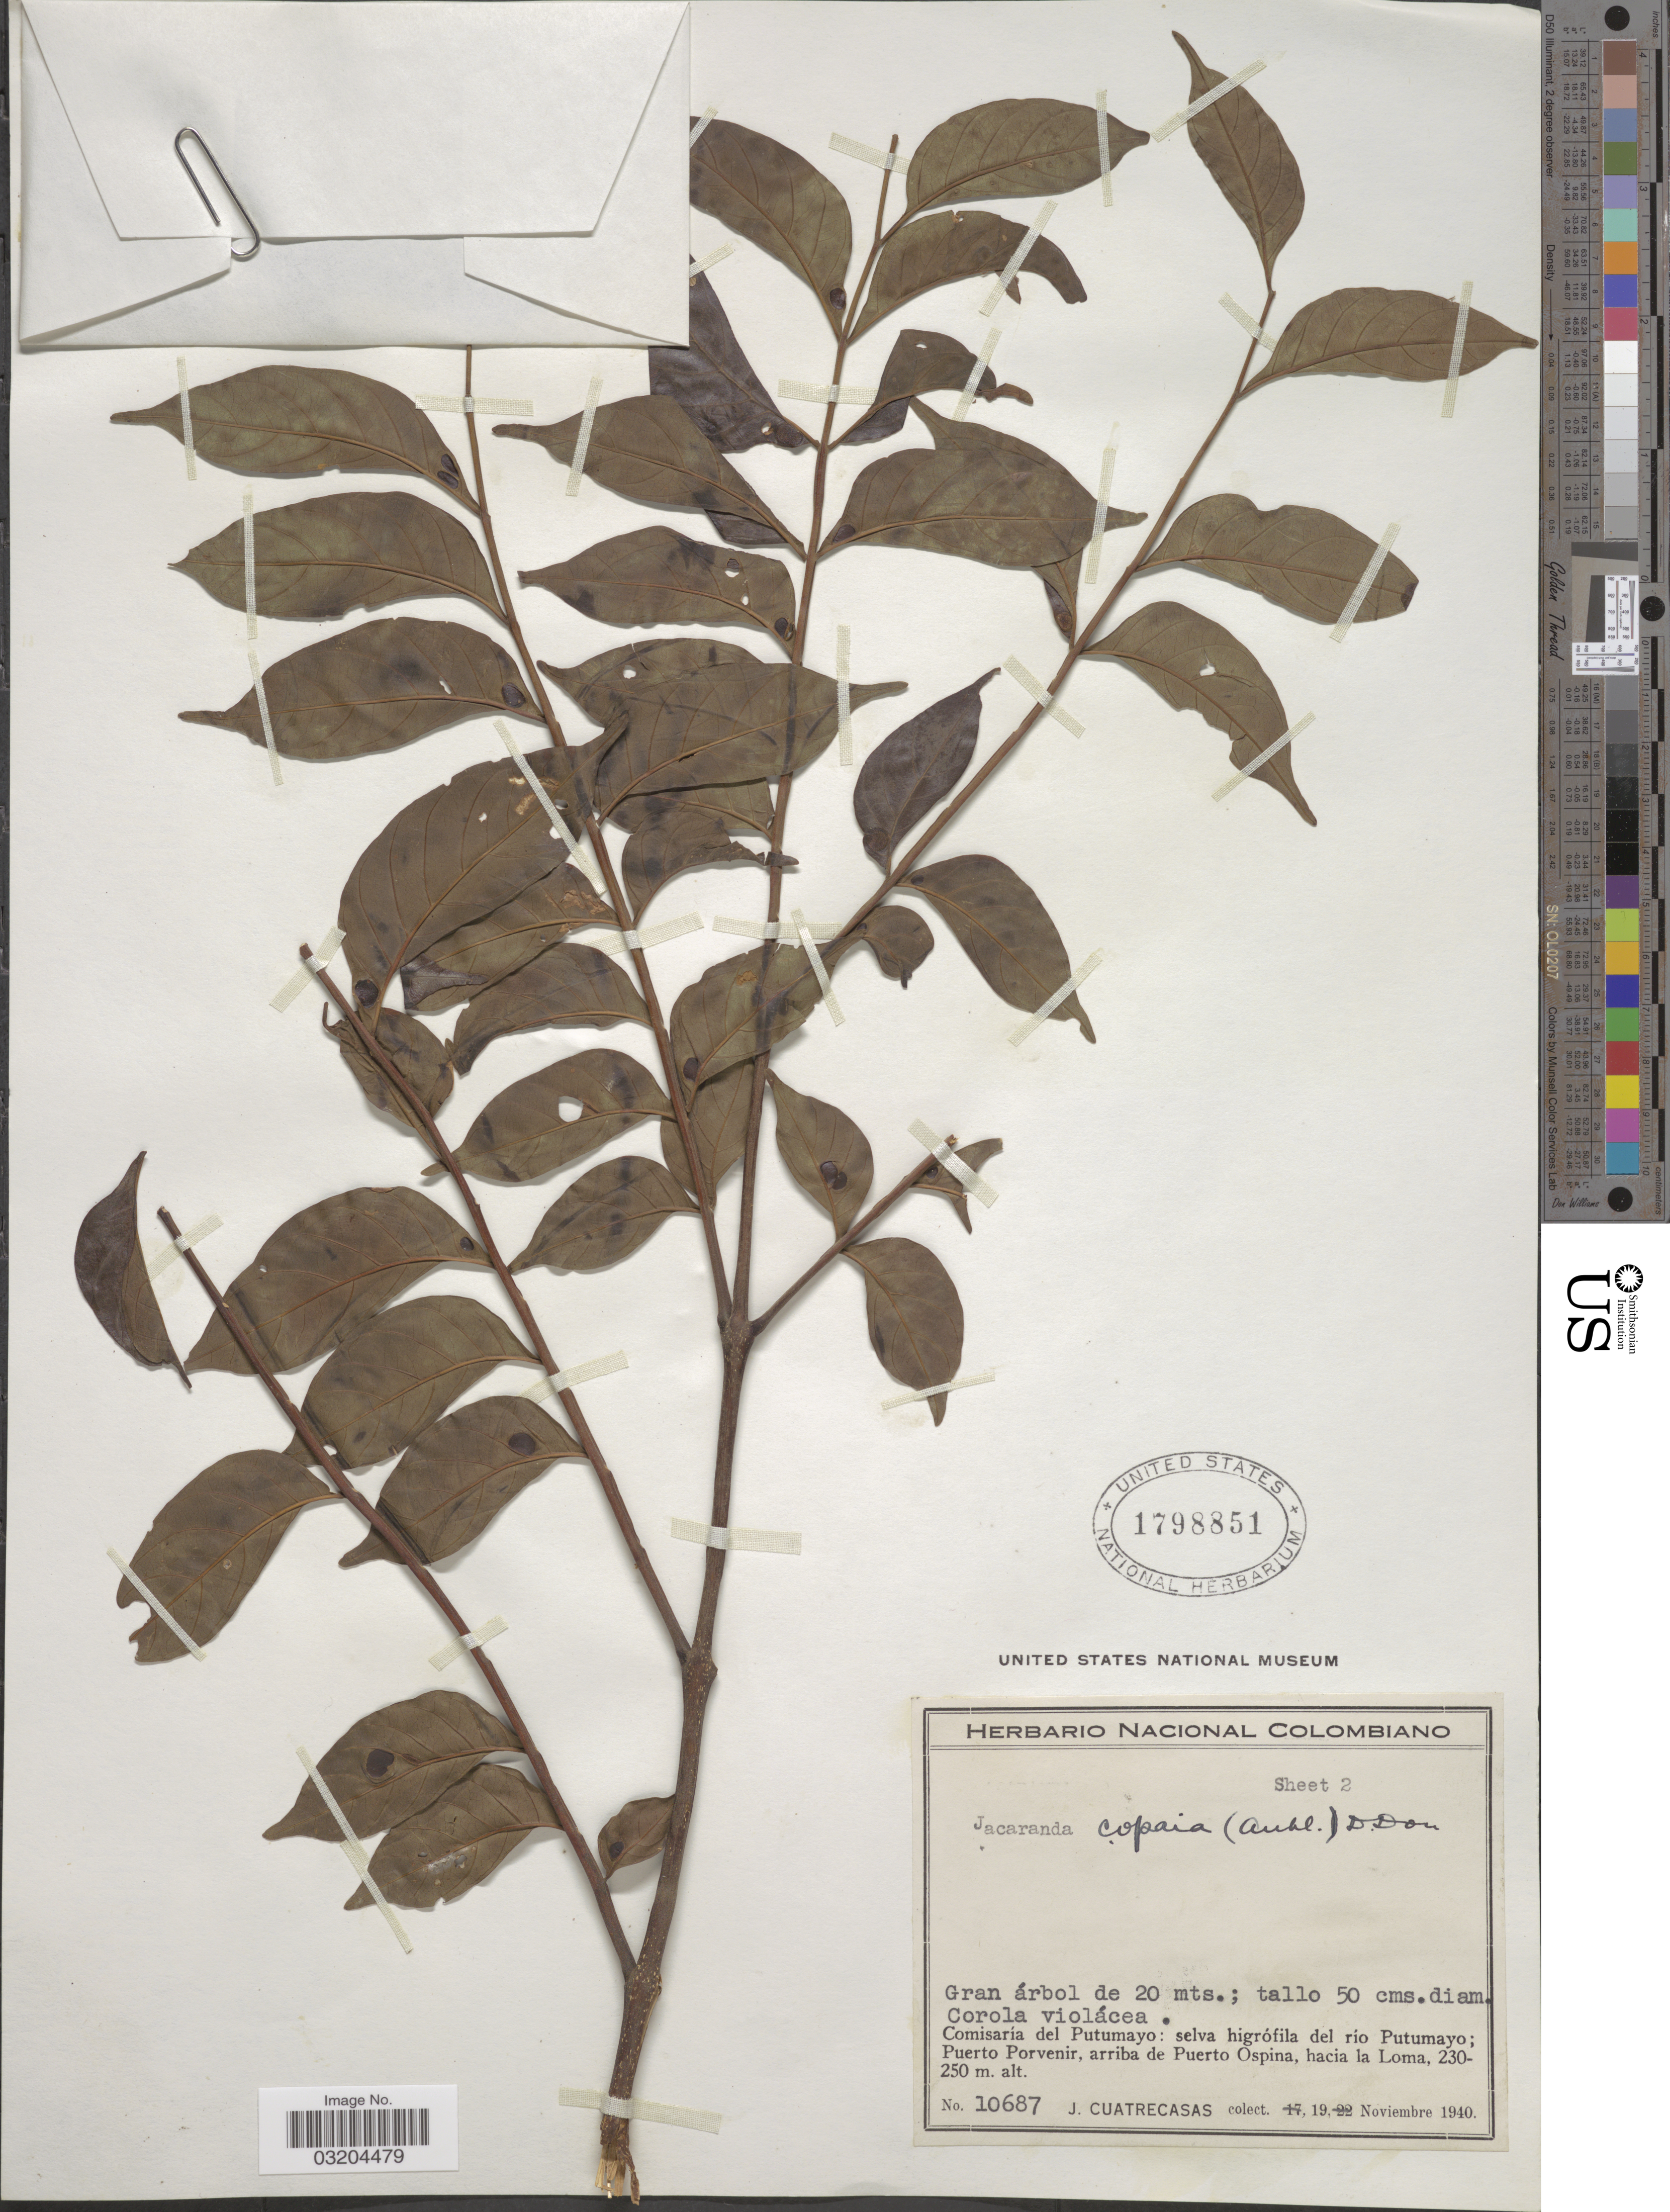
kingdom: Plantae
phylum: Tracheophyta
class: Magnoliopsida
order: Lamiales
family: Bignoniaceae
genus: Jacaranda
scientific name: Jacaranda copaia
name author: (Aubl.) D. Don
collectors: J. Cuatrecasas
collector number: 10687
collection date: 1940-11-19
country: Colombia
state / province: Putumayo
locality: Comisaría del Putumayo: selva higrófila del río Putumayo; Puerto Porvenir, arriba de Puerto Ospina, hacia la Loma.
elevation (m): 230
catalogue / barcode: US 1798851